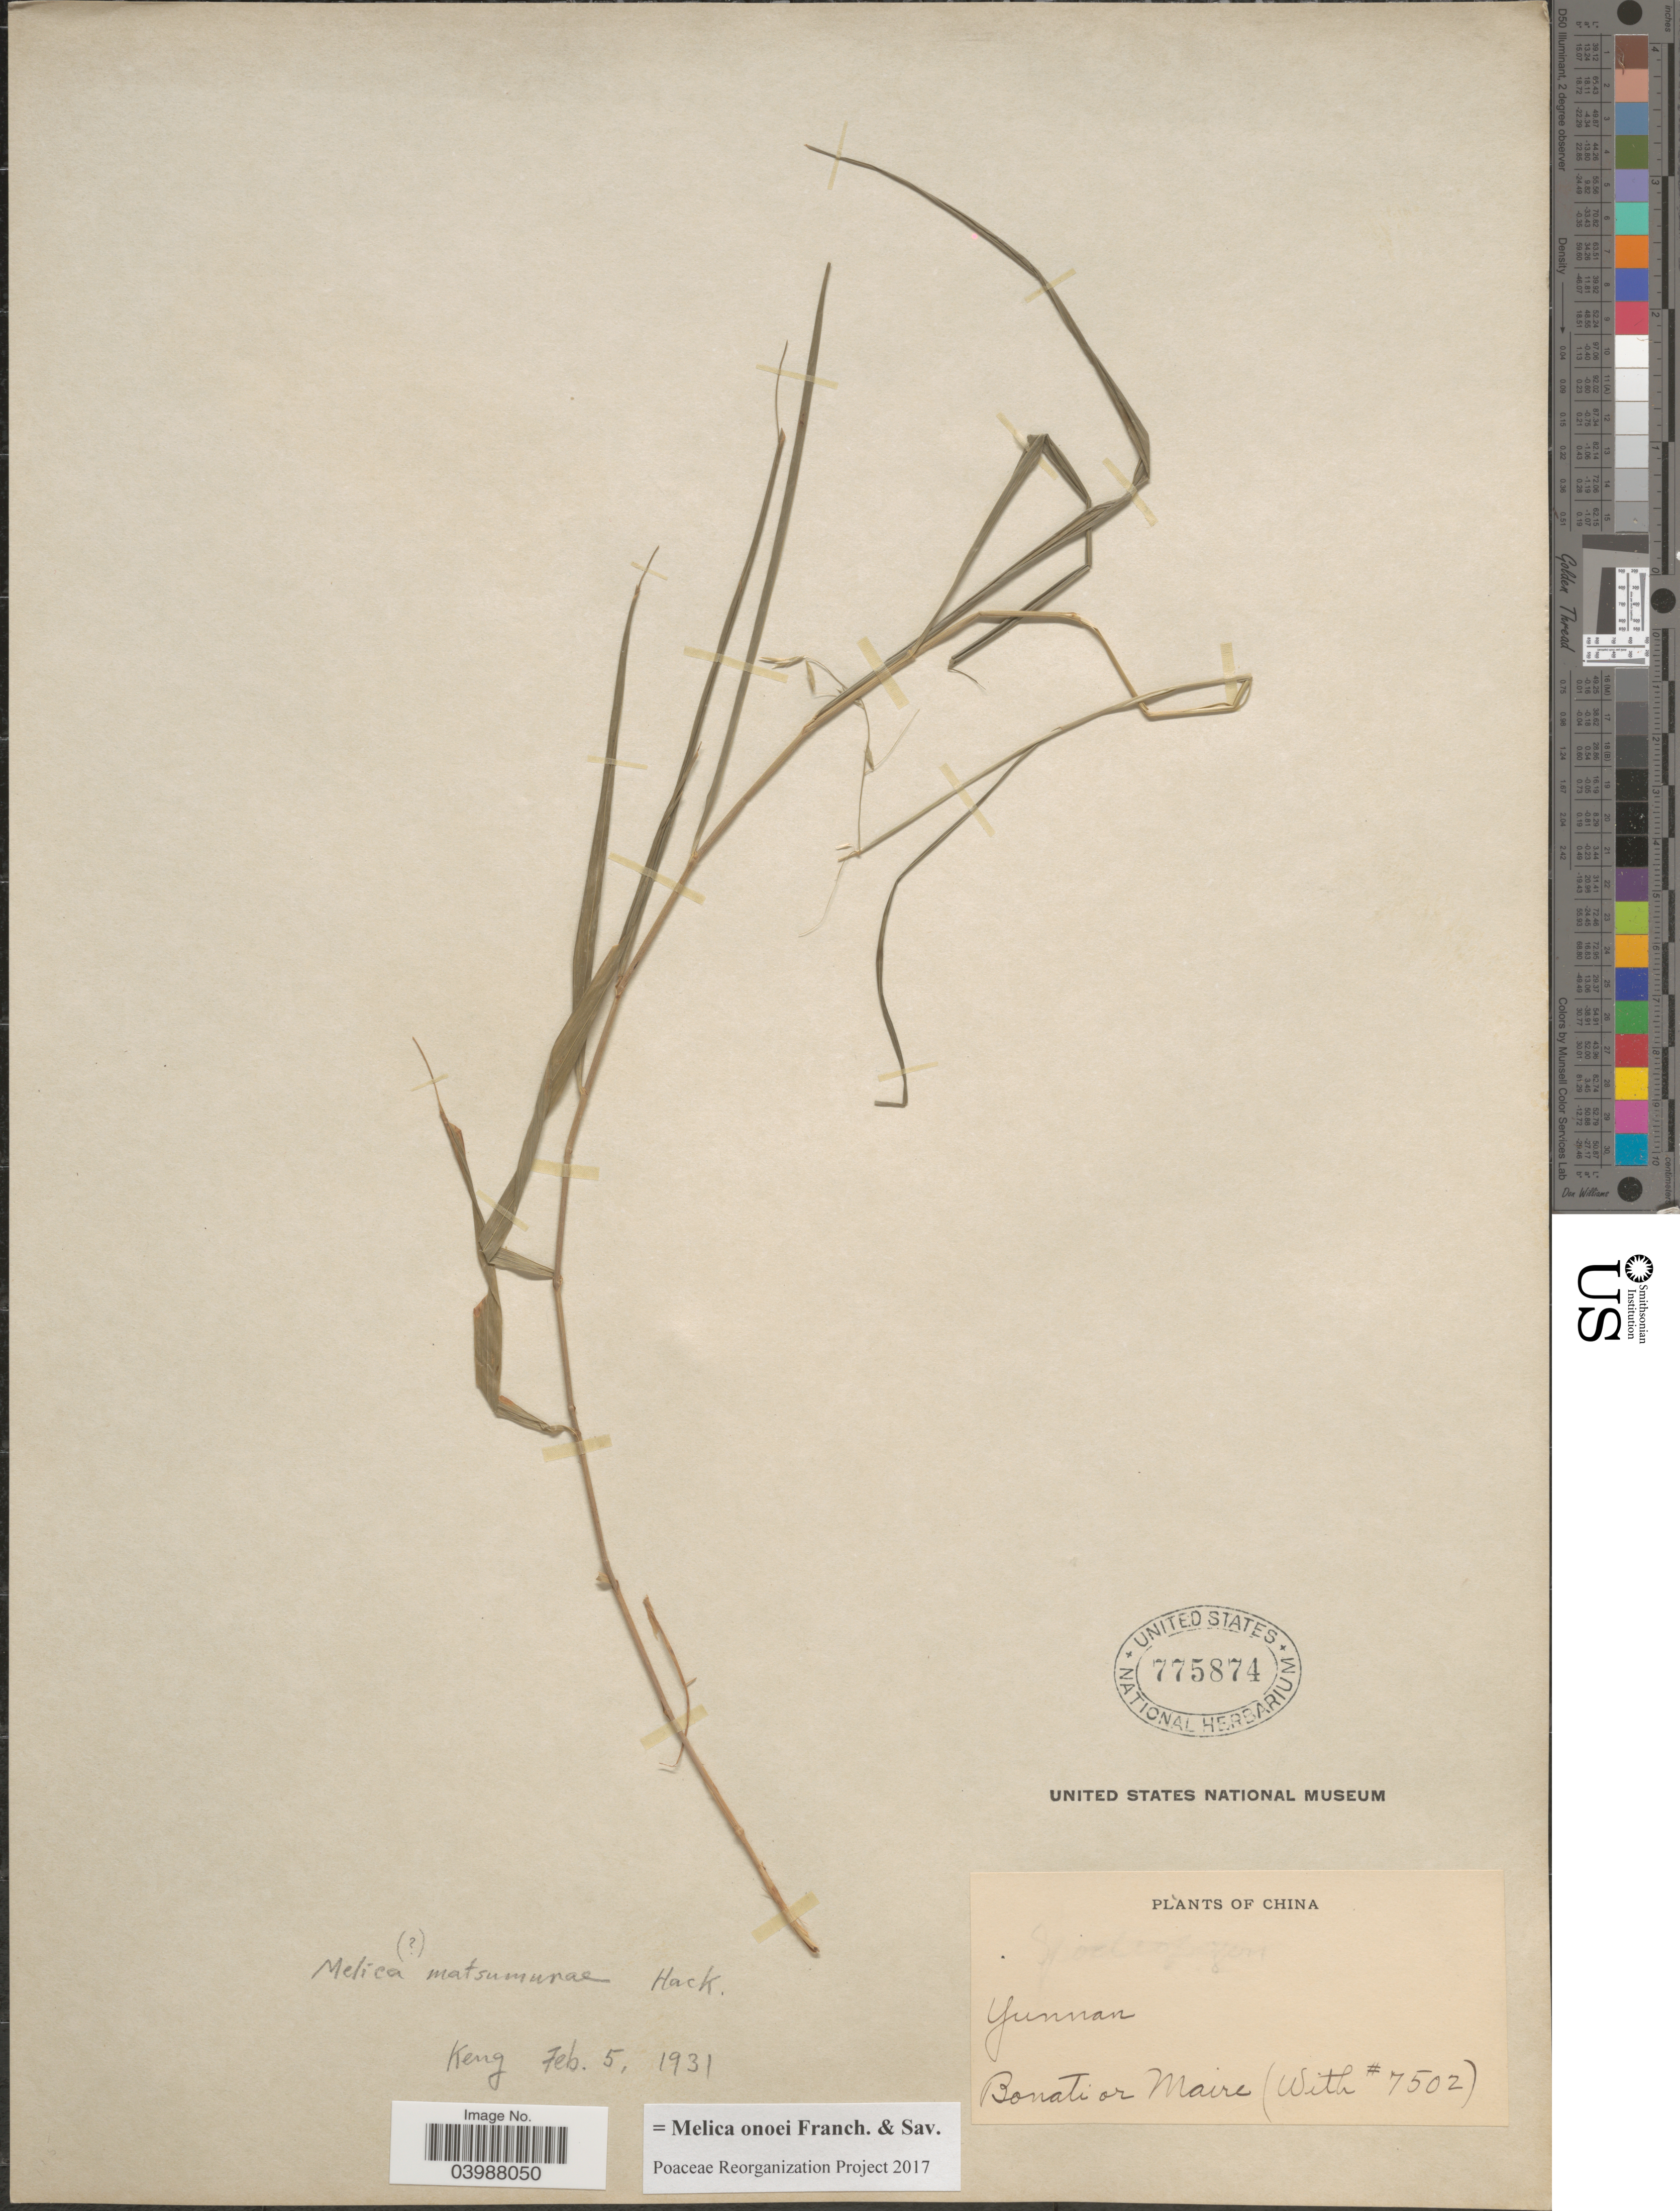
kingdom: Plantae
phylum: Tracheophyta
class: Liliopsida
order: Poales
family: Poaceae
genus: Melica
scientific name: Melica onoei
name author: Franch. & Sav.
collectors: -. Bonati & Maire, --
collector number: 7502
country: China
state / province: Yunnan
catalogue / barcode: US 775874